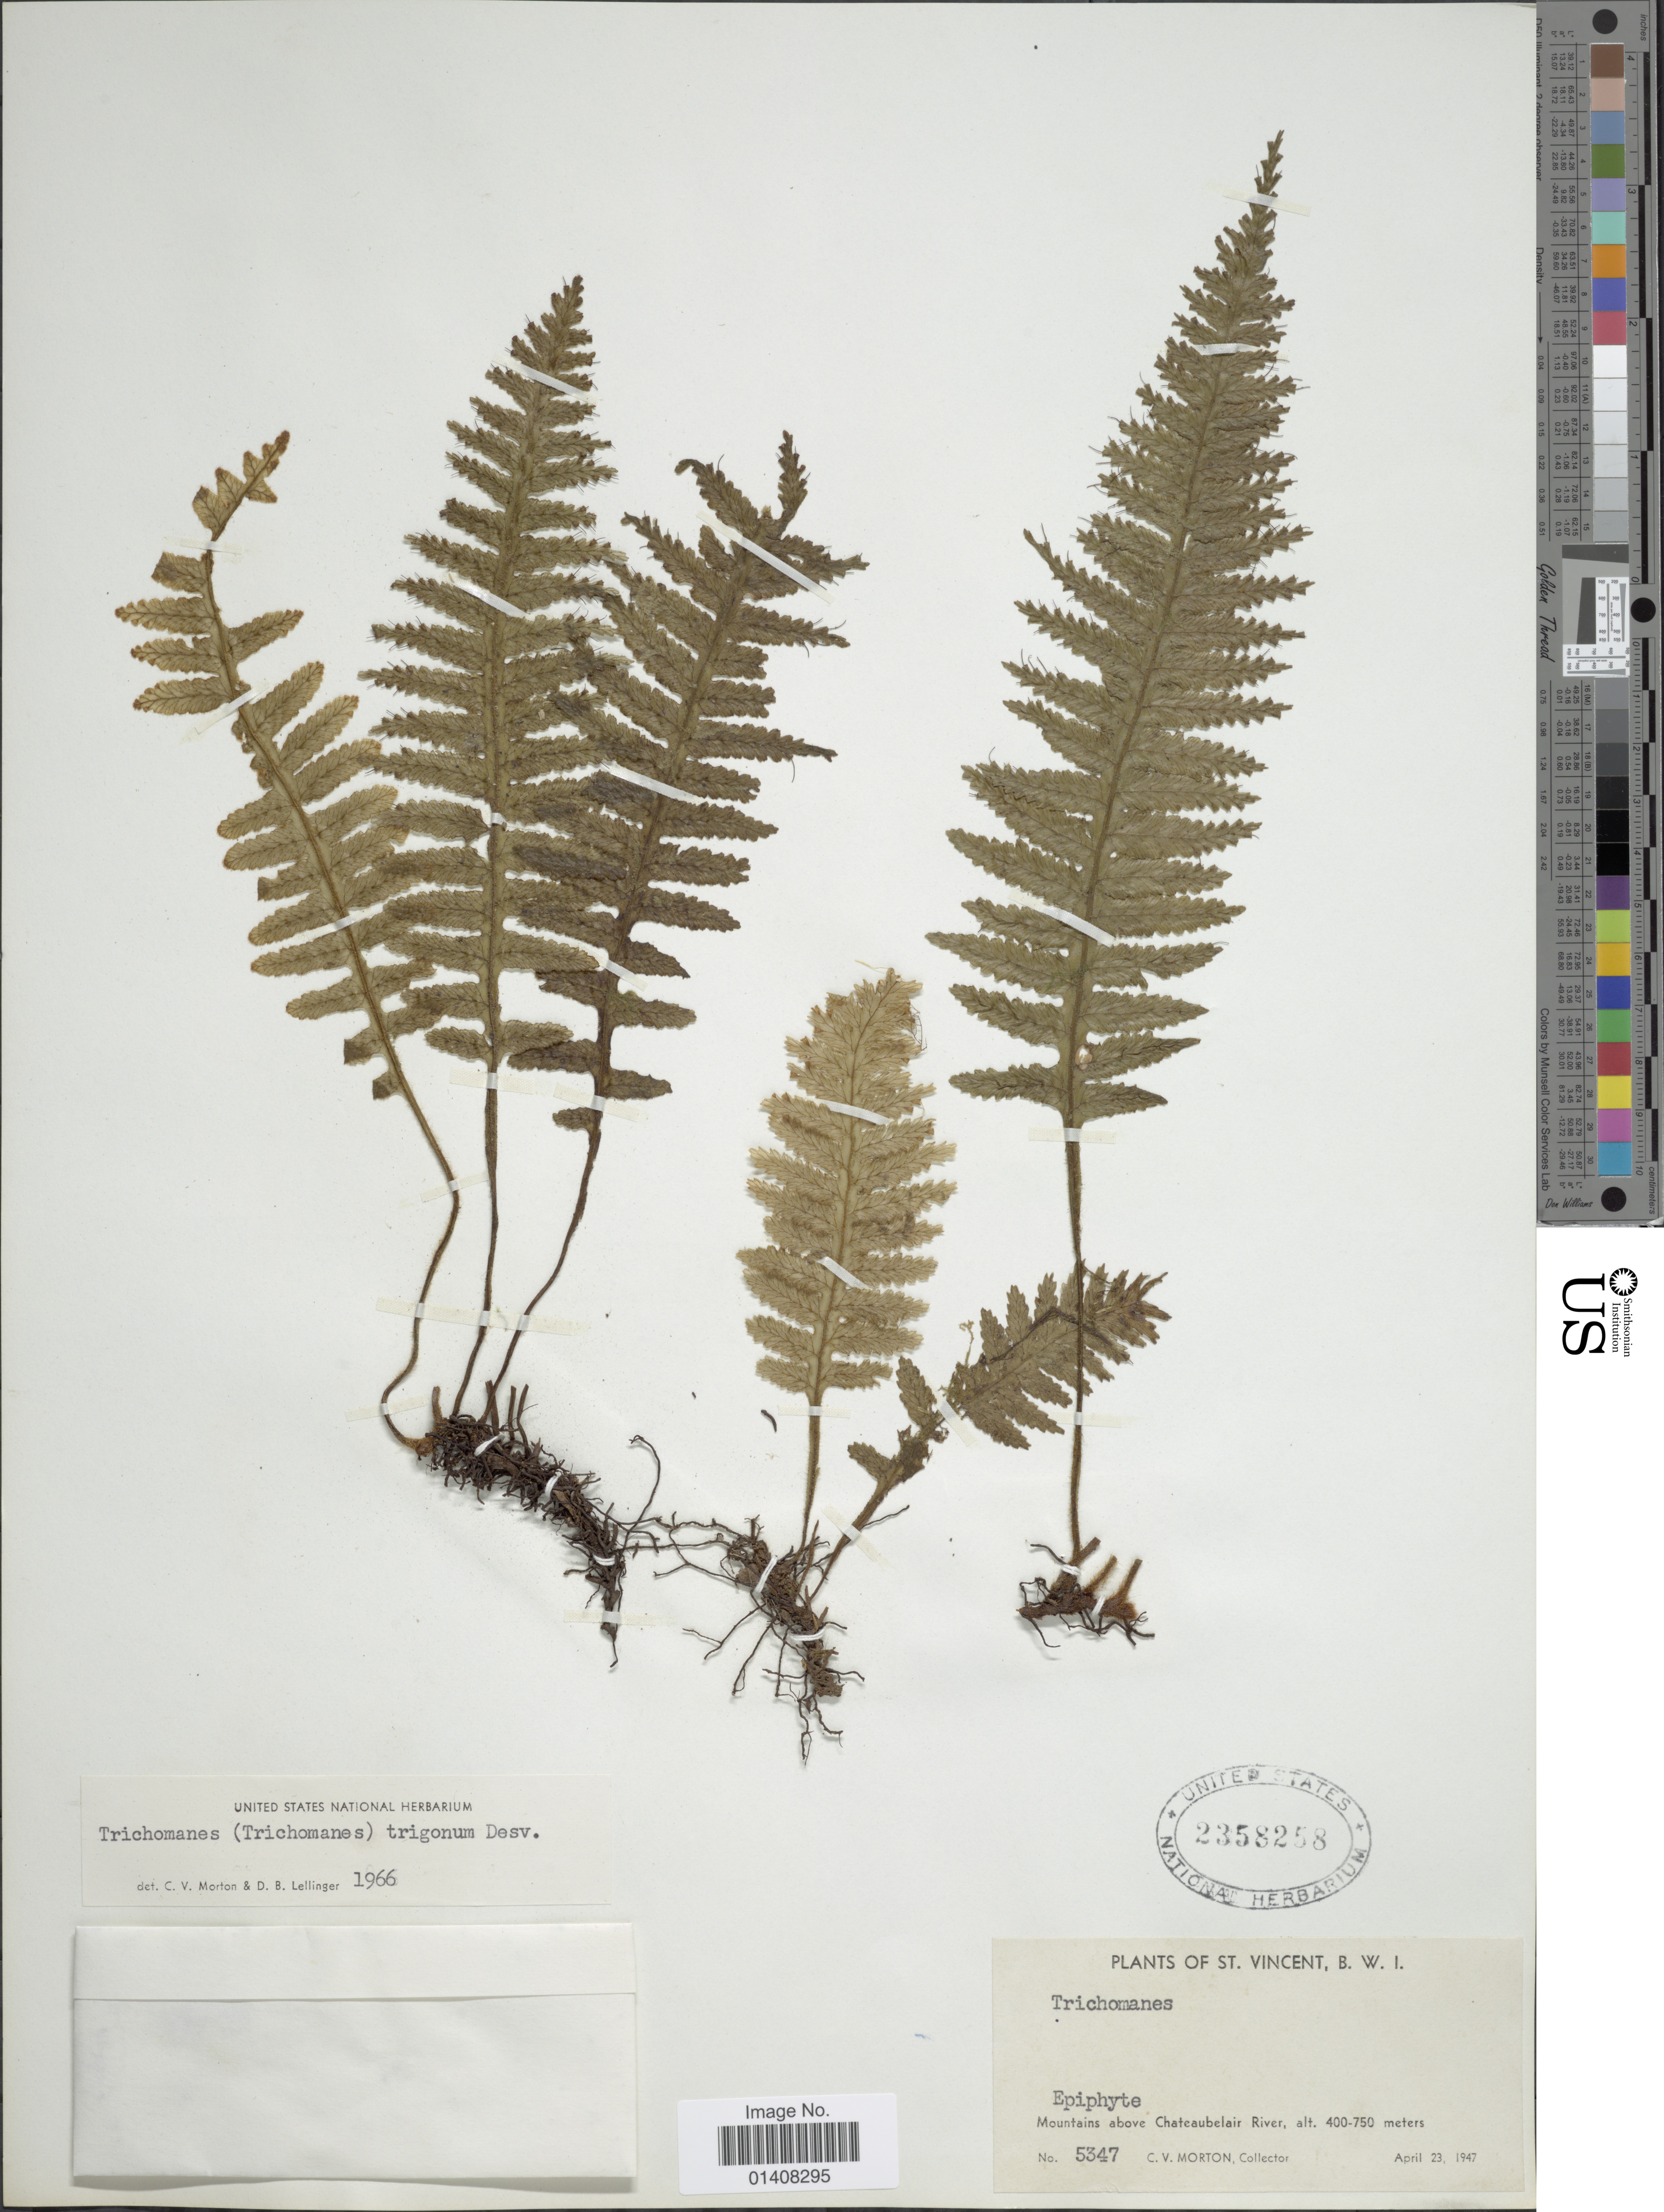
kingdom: Plantae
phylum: Tracheophyta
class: Polypodiopsida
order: Hymenophyllales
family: Hymenophyllaceae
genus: Trichomanes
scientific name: Trichomanes trigonum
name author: Desv.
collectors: C. V. Morton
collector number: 5347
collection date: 1947-04-23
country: St. Vincent - Grenadines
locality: St. Vincent, B.W.I., Mountains above Chateaubelair River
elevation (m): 400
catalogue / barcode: US 2358258